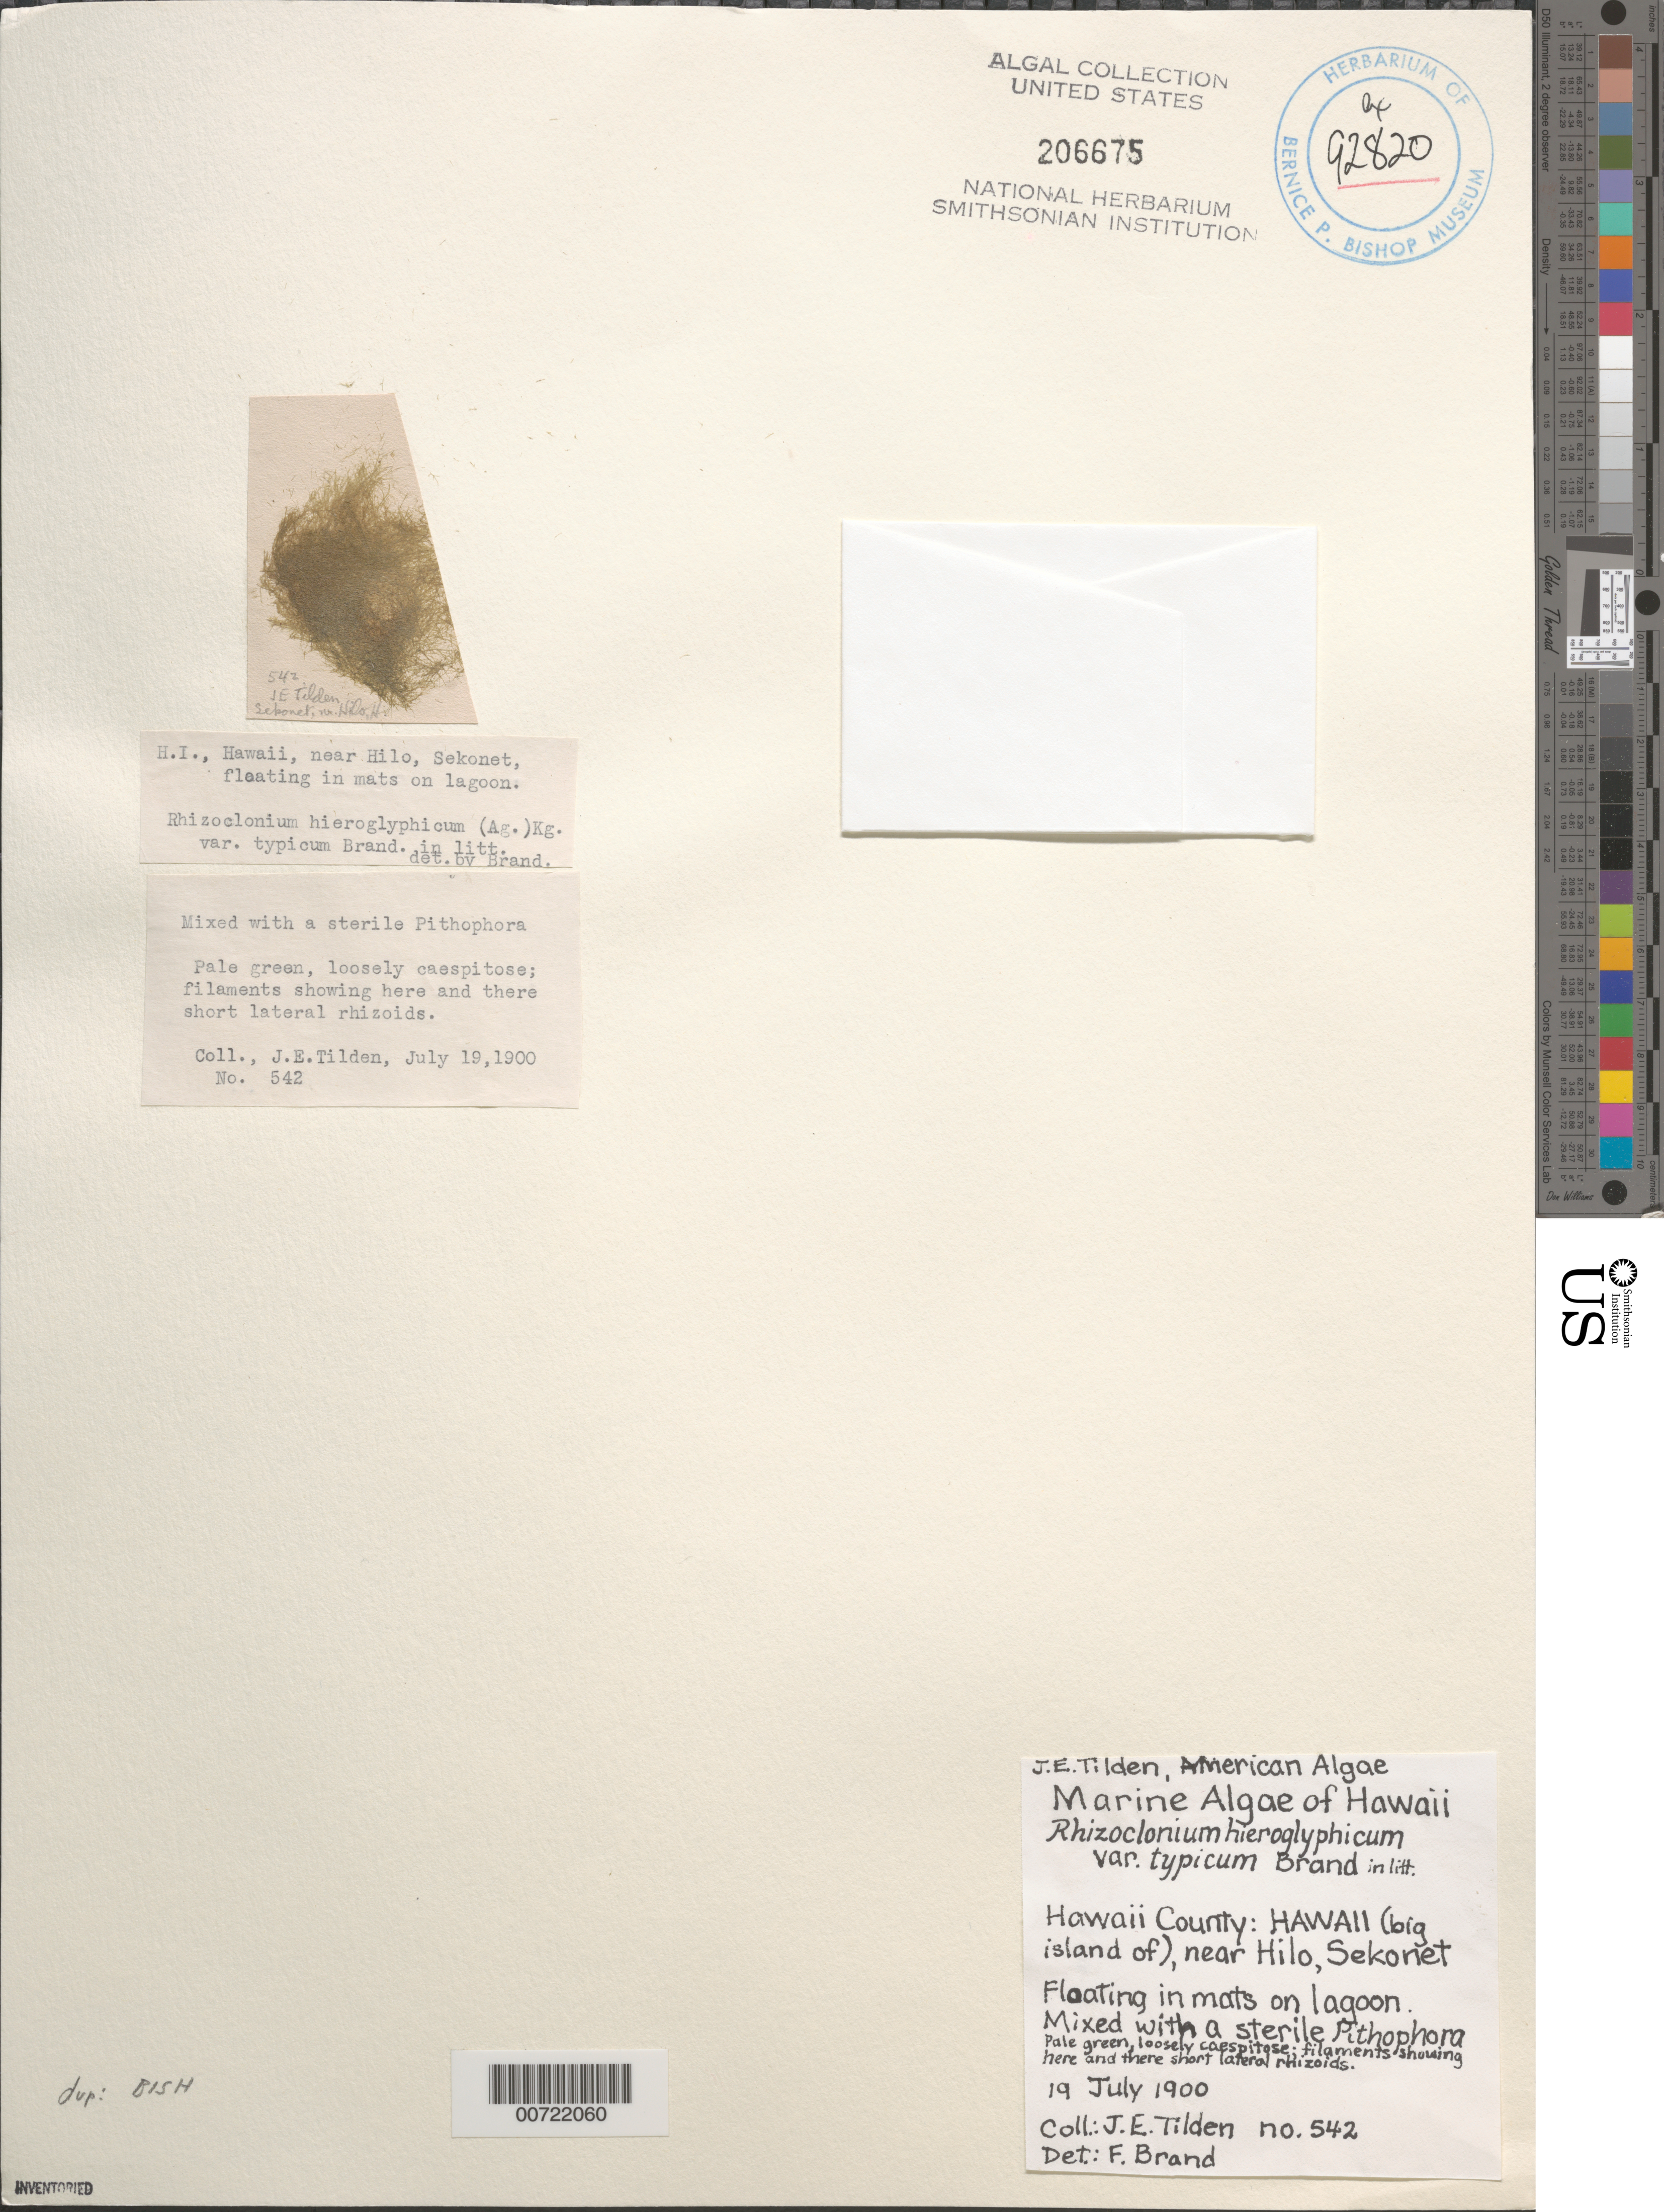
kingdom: Plantae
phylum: Chlorophyta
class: Ulvophyceae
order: Cladophorales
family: Cladophoraceae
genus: Rhizoclonium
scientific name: Rhizoclonium hieroglyphicum var. typicum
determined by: Brand, A.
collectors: J. E. Tilden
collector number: JET 542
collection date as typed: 19 Jul 1900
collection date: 1900-07-19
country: United States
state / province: Hawaii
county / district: Hawaii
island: Hawaii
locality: Sekonet, near Hilo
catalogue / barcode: US 206675